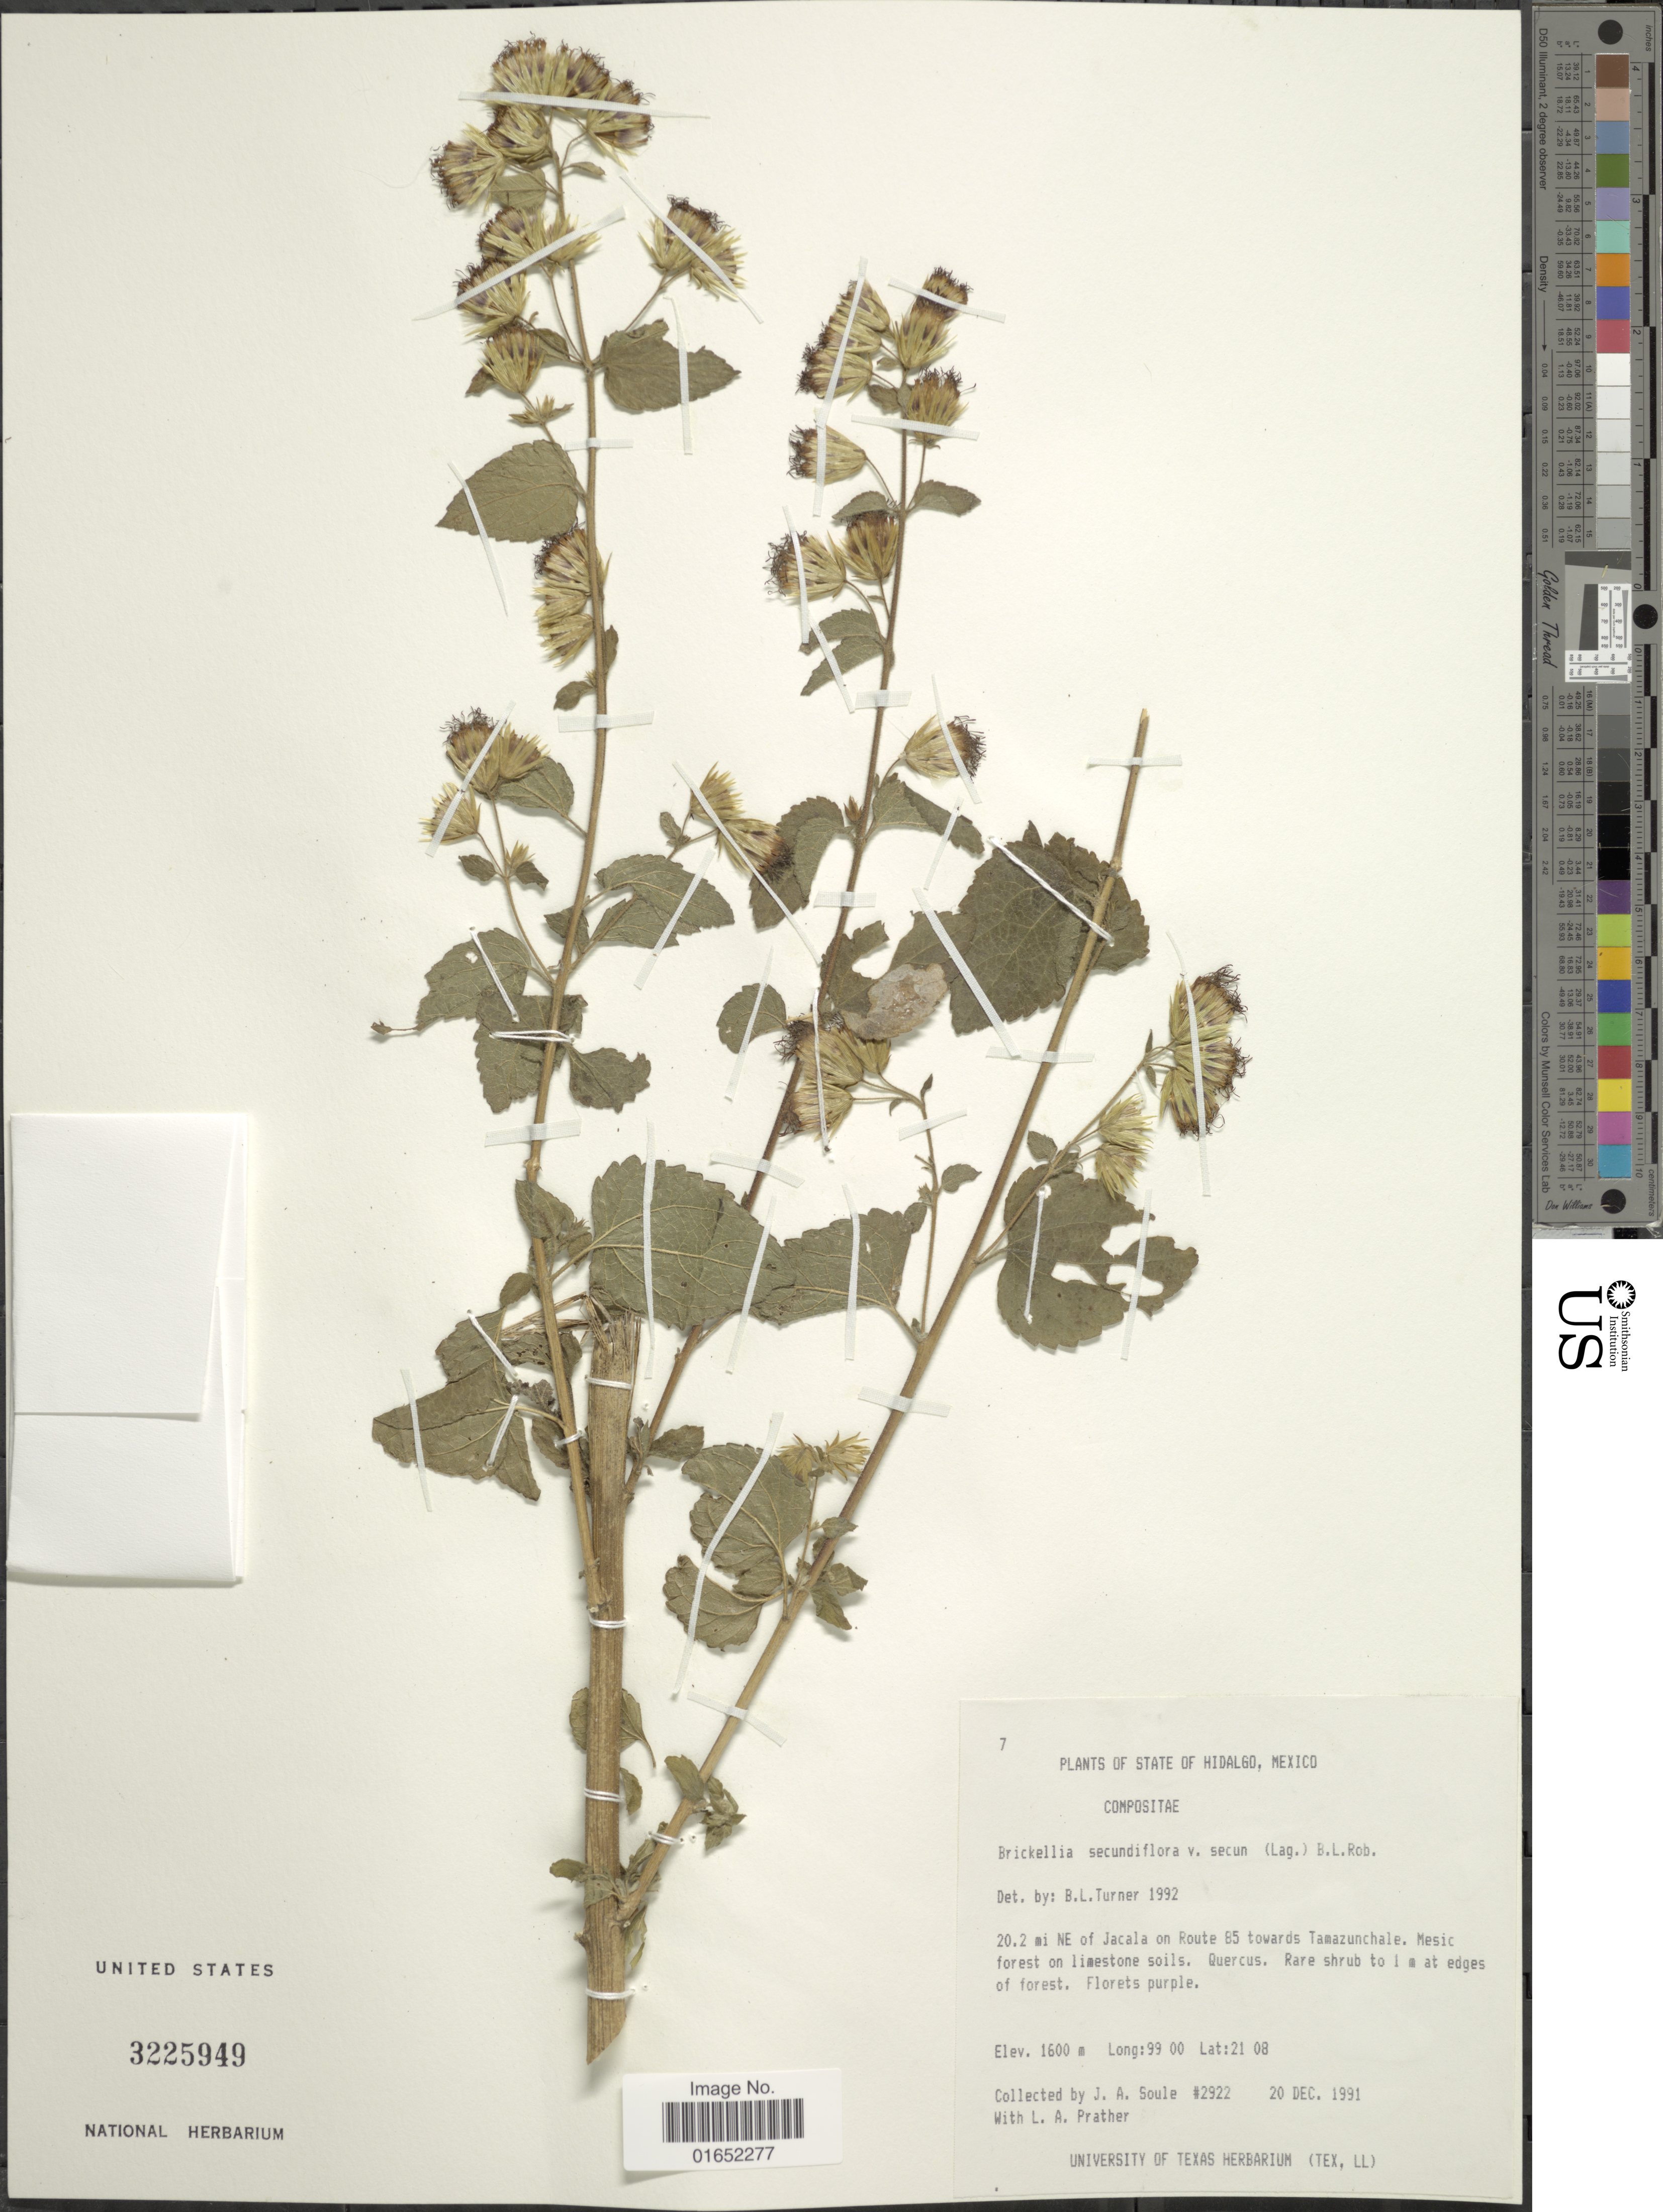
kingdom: Plantae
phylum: Tracheophyta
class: Magnoliopsida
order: Asterales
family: Asteraceae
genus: Brickellia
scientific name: Brickellia secundiflora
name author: (Lag.) A. Gray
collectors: J. Soule & L. A. Prather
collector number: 2922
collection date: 1991-12-20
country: Mexico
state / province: Hidalgo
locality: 20.2 mi NE of Jacala on Route 85 towards Tamazunchale. Mesic forest on limestone soils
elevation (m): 1600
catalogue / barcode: US 3225949